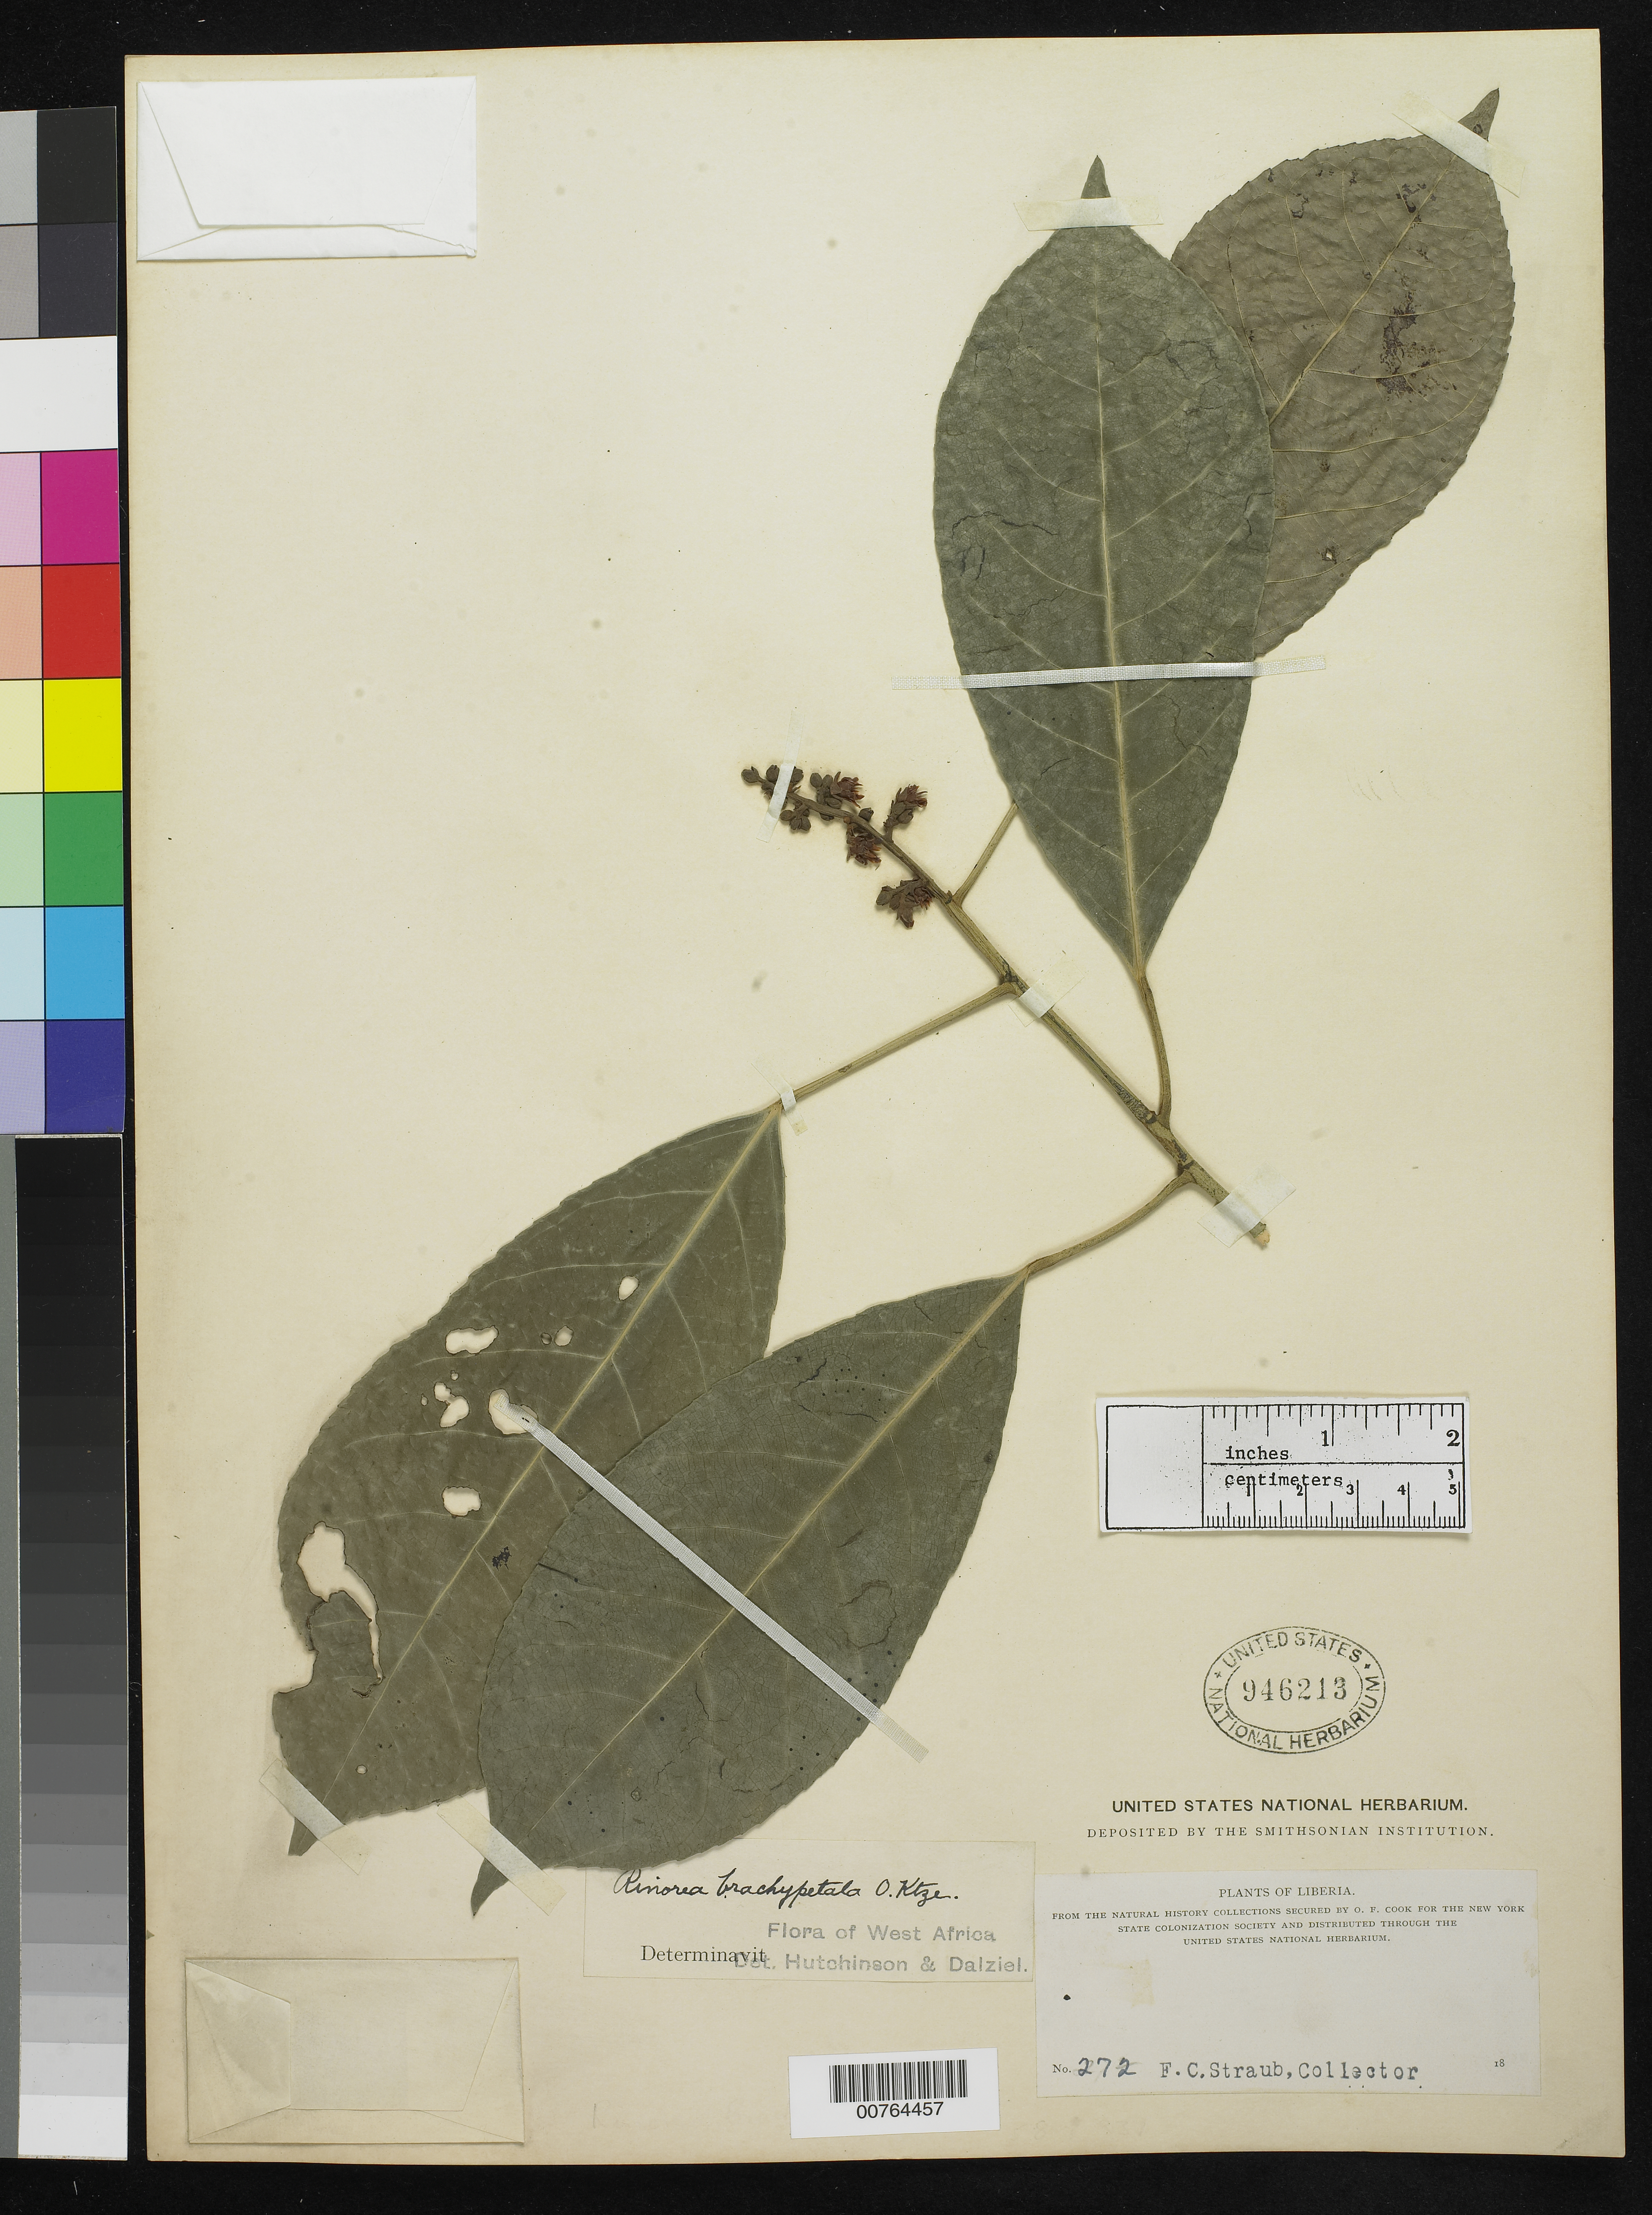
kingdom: Plantae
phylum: Tracheophyta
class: Magnoliopsida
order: Malpighiales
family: Violaceae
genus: Rinorea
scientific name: Rinorea brachypetala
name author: (Turcz.) Kuntze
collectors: F. Straub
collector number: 272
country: Liberia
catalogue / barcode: US 946213